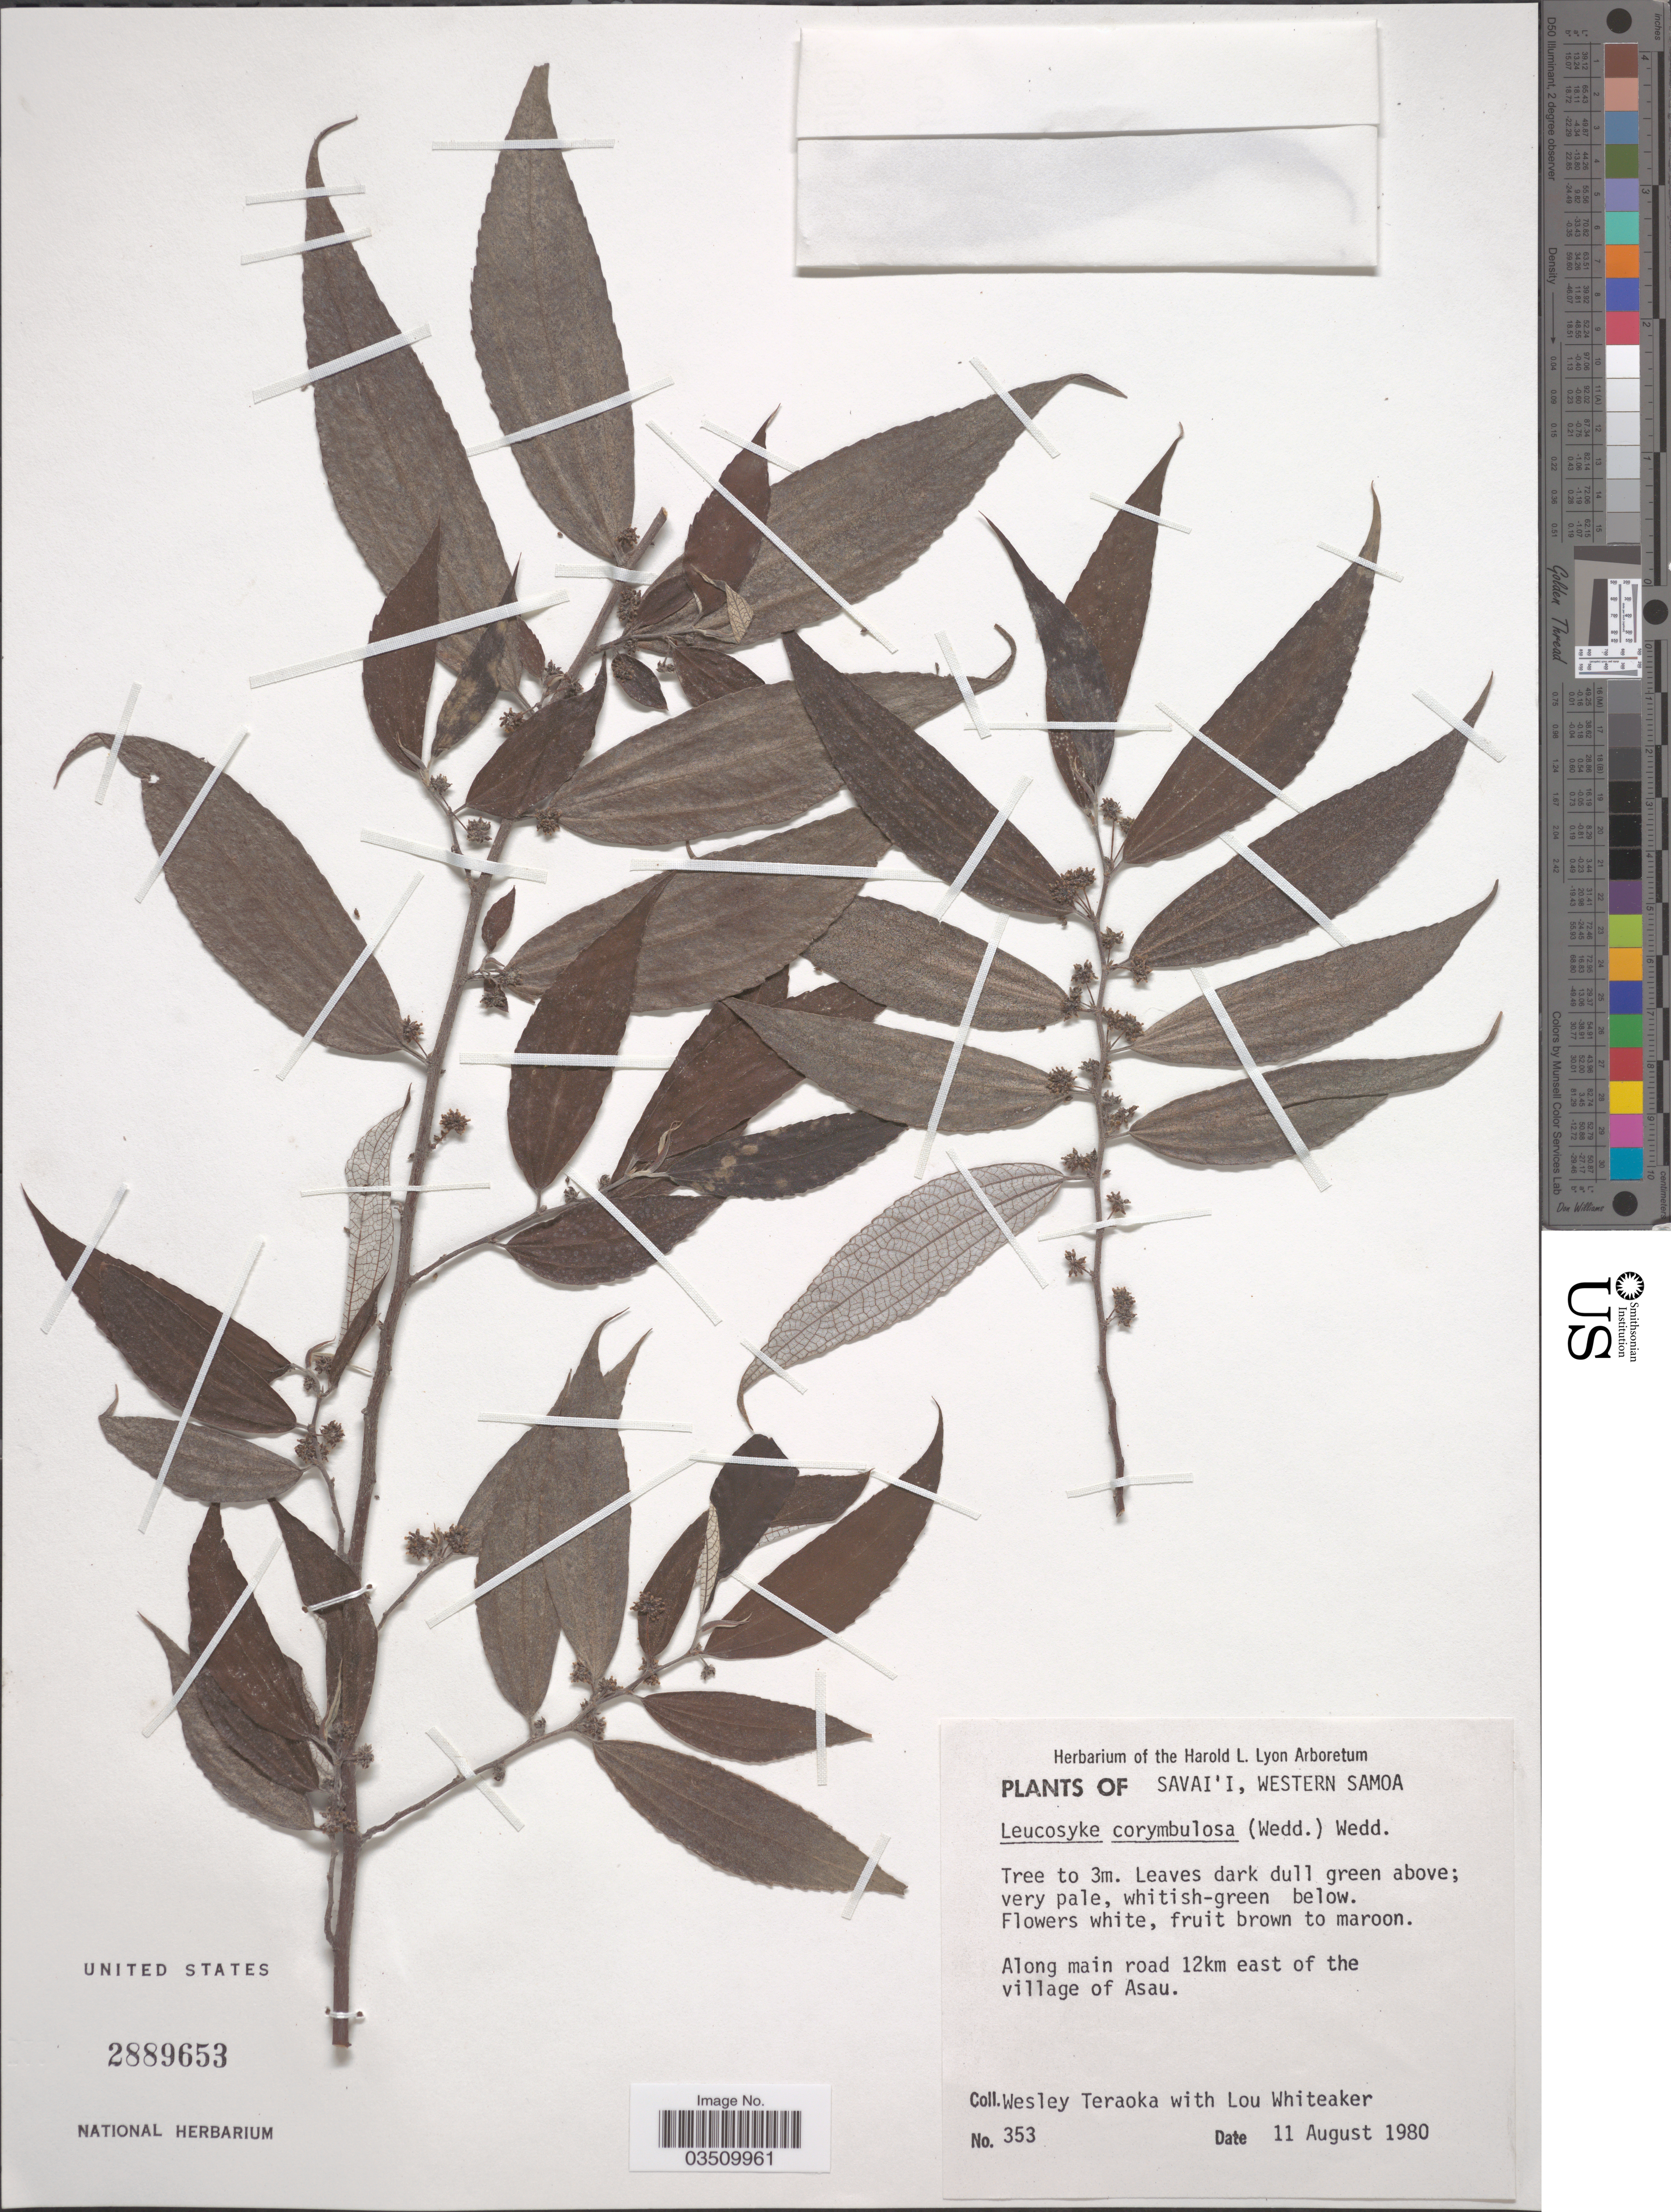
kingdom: Plantae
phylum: Tracheophyta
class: Magnoliopsida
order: Rosales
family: Urticaceae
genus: Leucosyke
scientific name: Leucosyke corymbulosa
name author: (Wedd.) Wedd.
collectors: W. Teraoka & L. Whiteaker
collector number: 353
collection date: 1980-08-11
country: Samoa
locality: Savai'i. Along main road 12 km east of the village of Asau.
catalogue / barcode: US 2889653